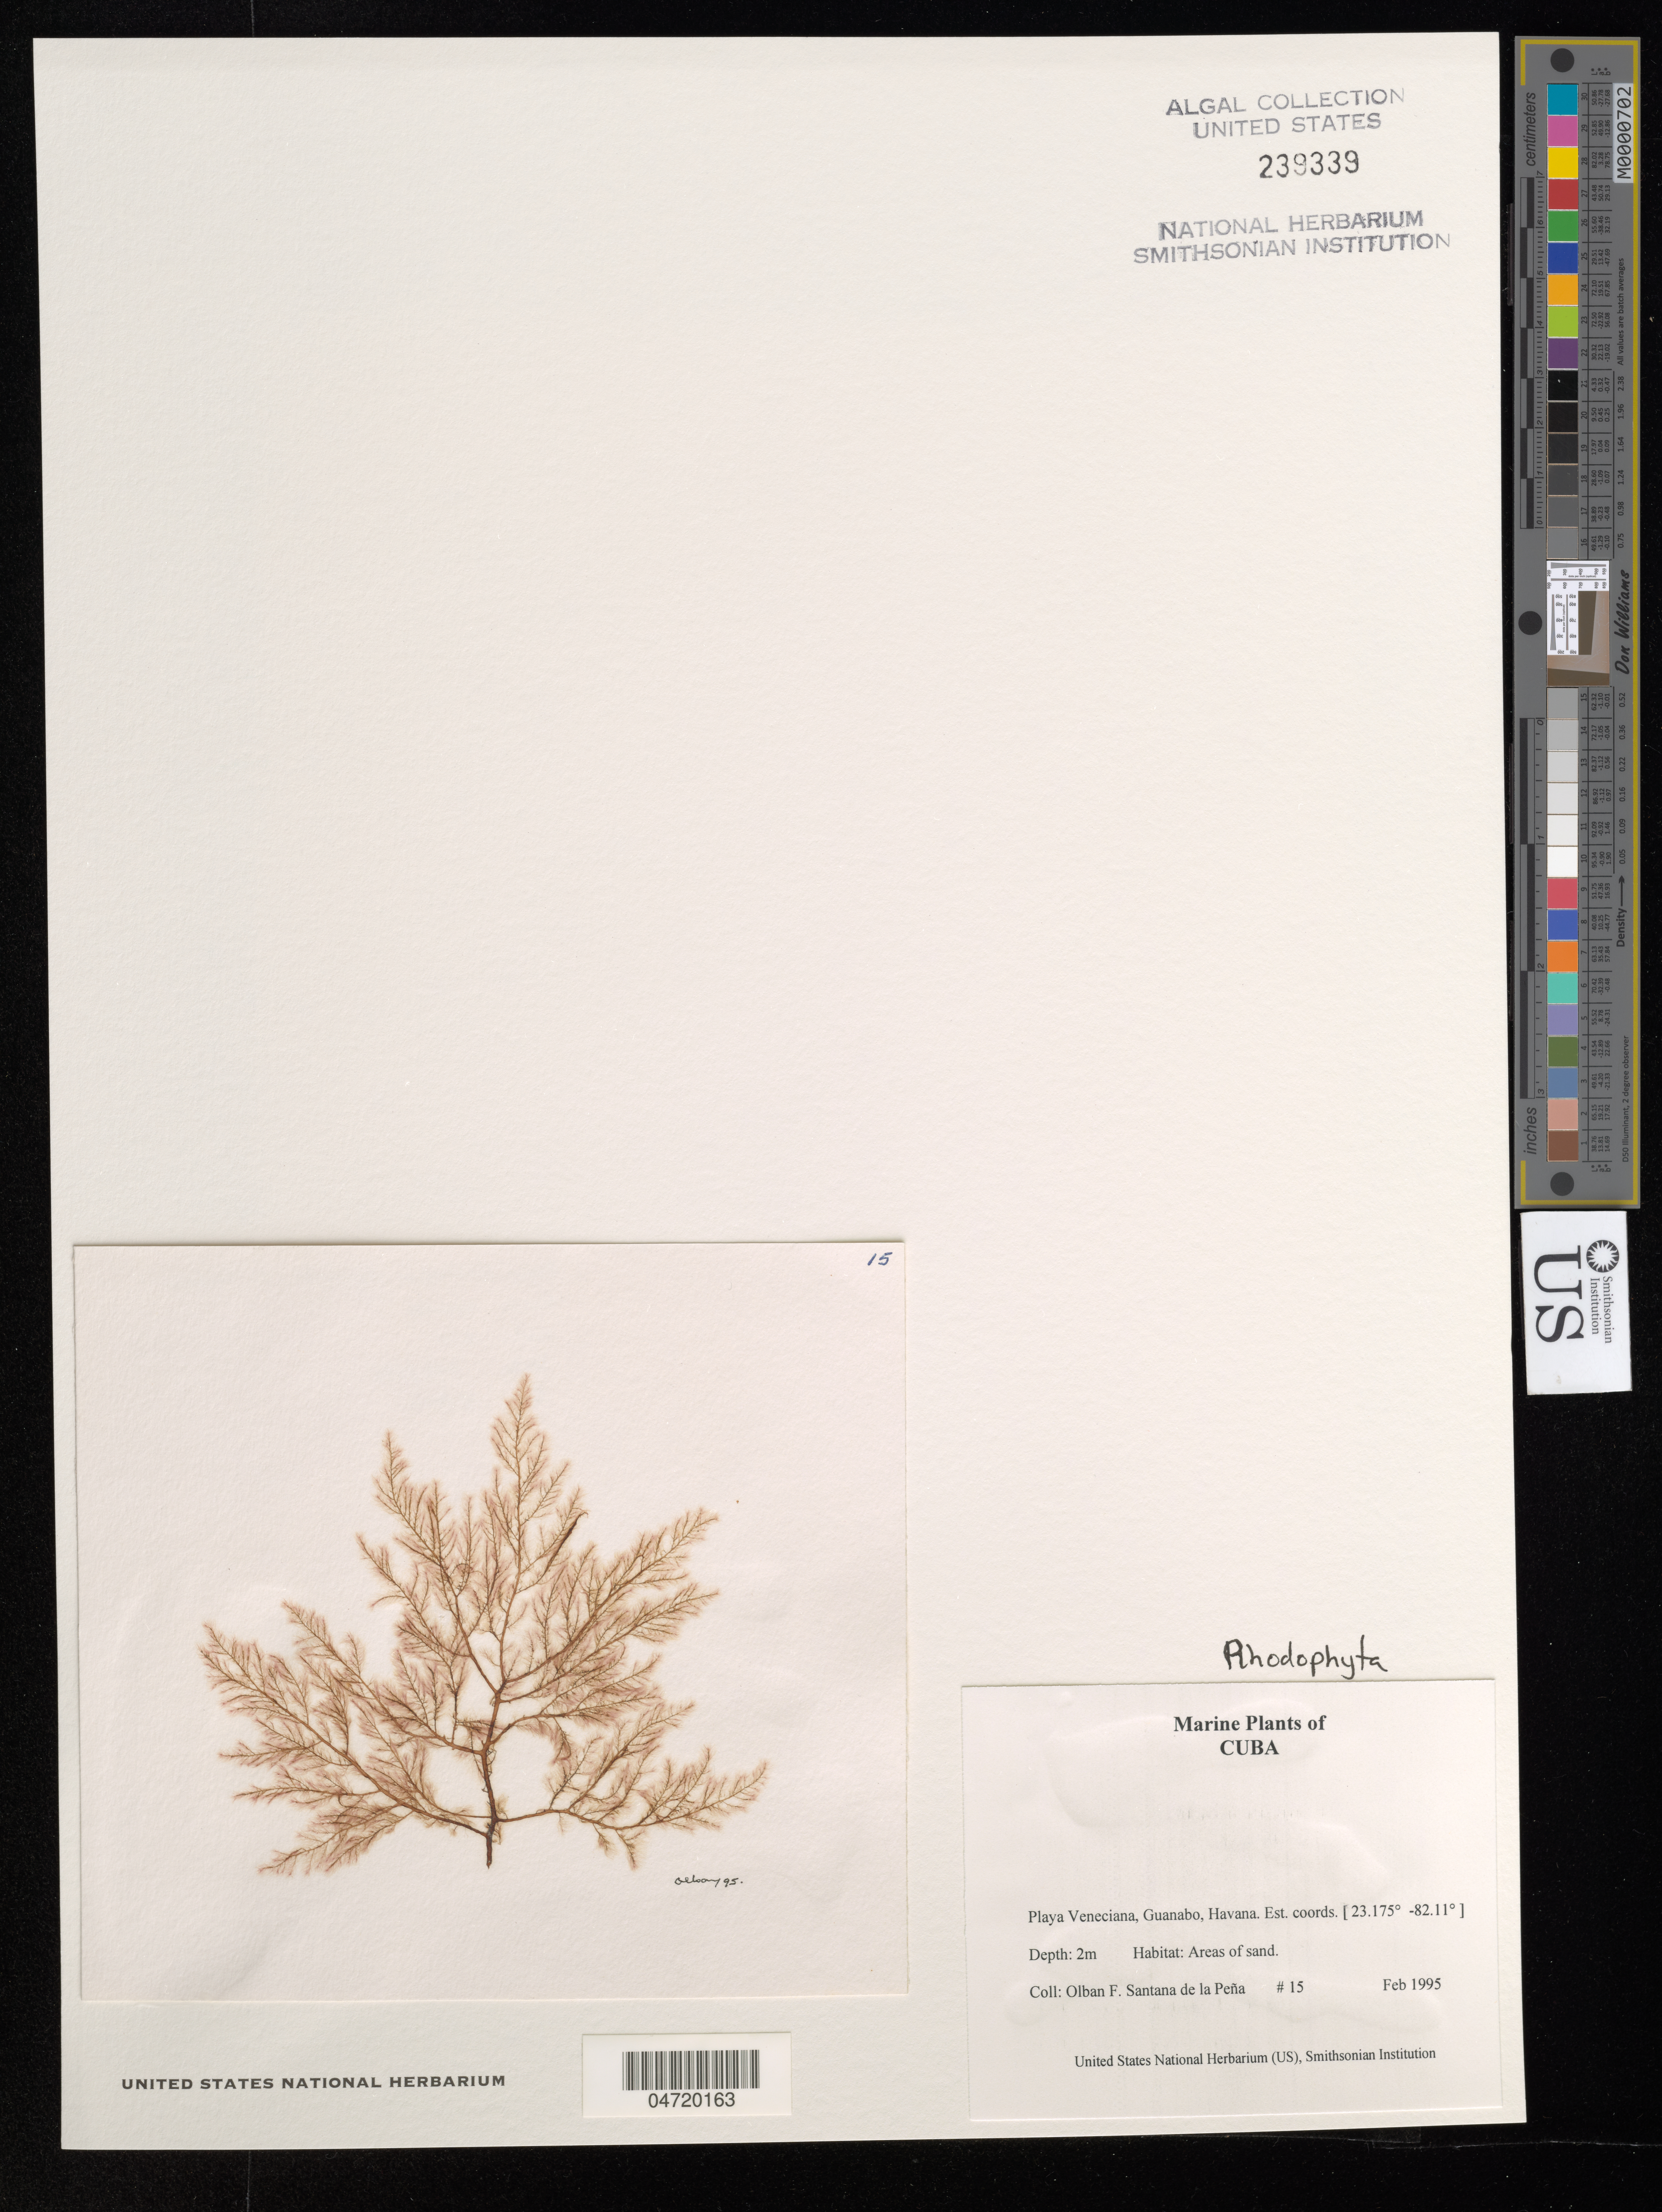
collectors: O. Santana de la Peña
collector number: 15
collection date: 1995-02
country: Cuba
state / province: La Habana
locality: Playa Veneciana, Guanabo, Havana.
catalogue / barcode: US 239339